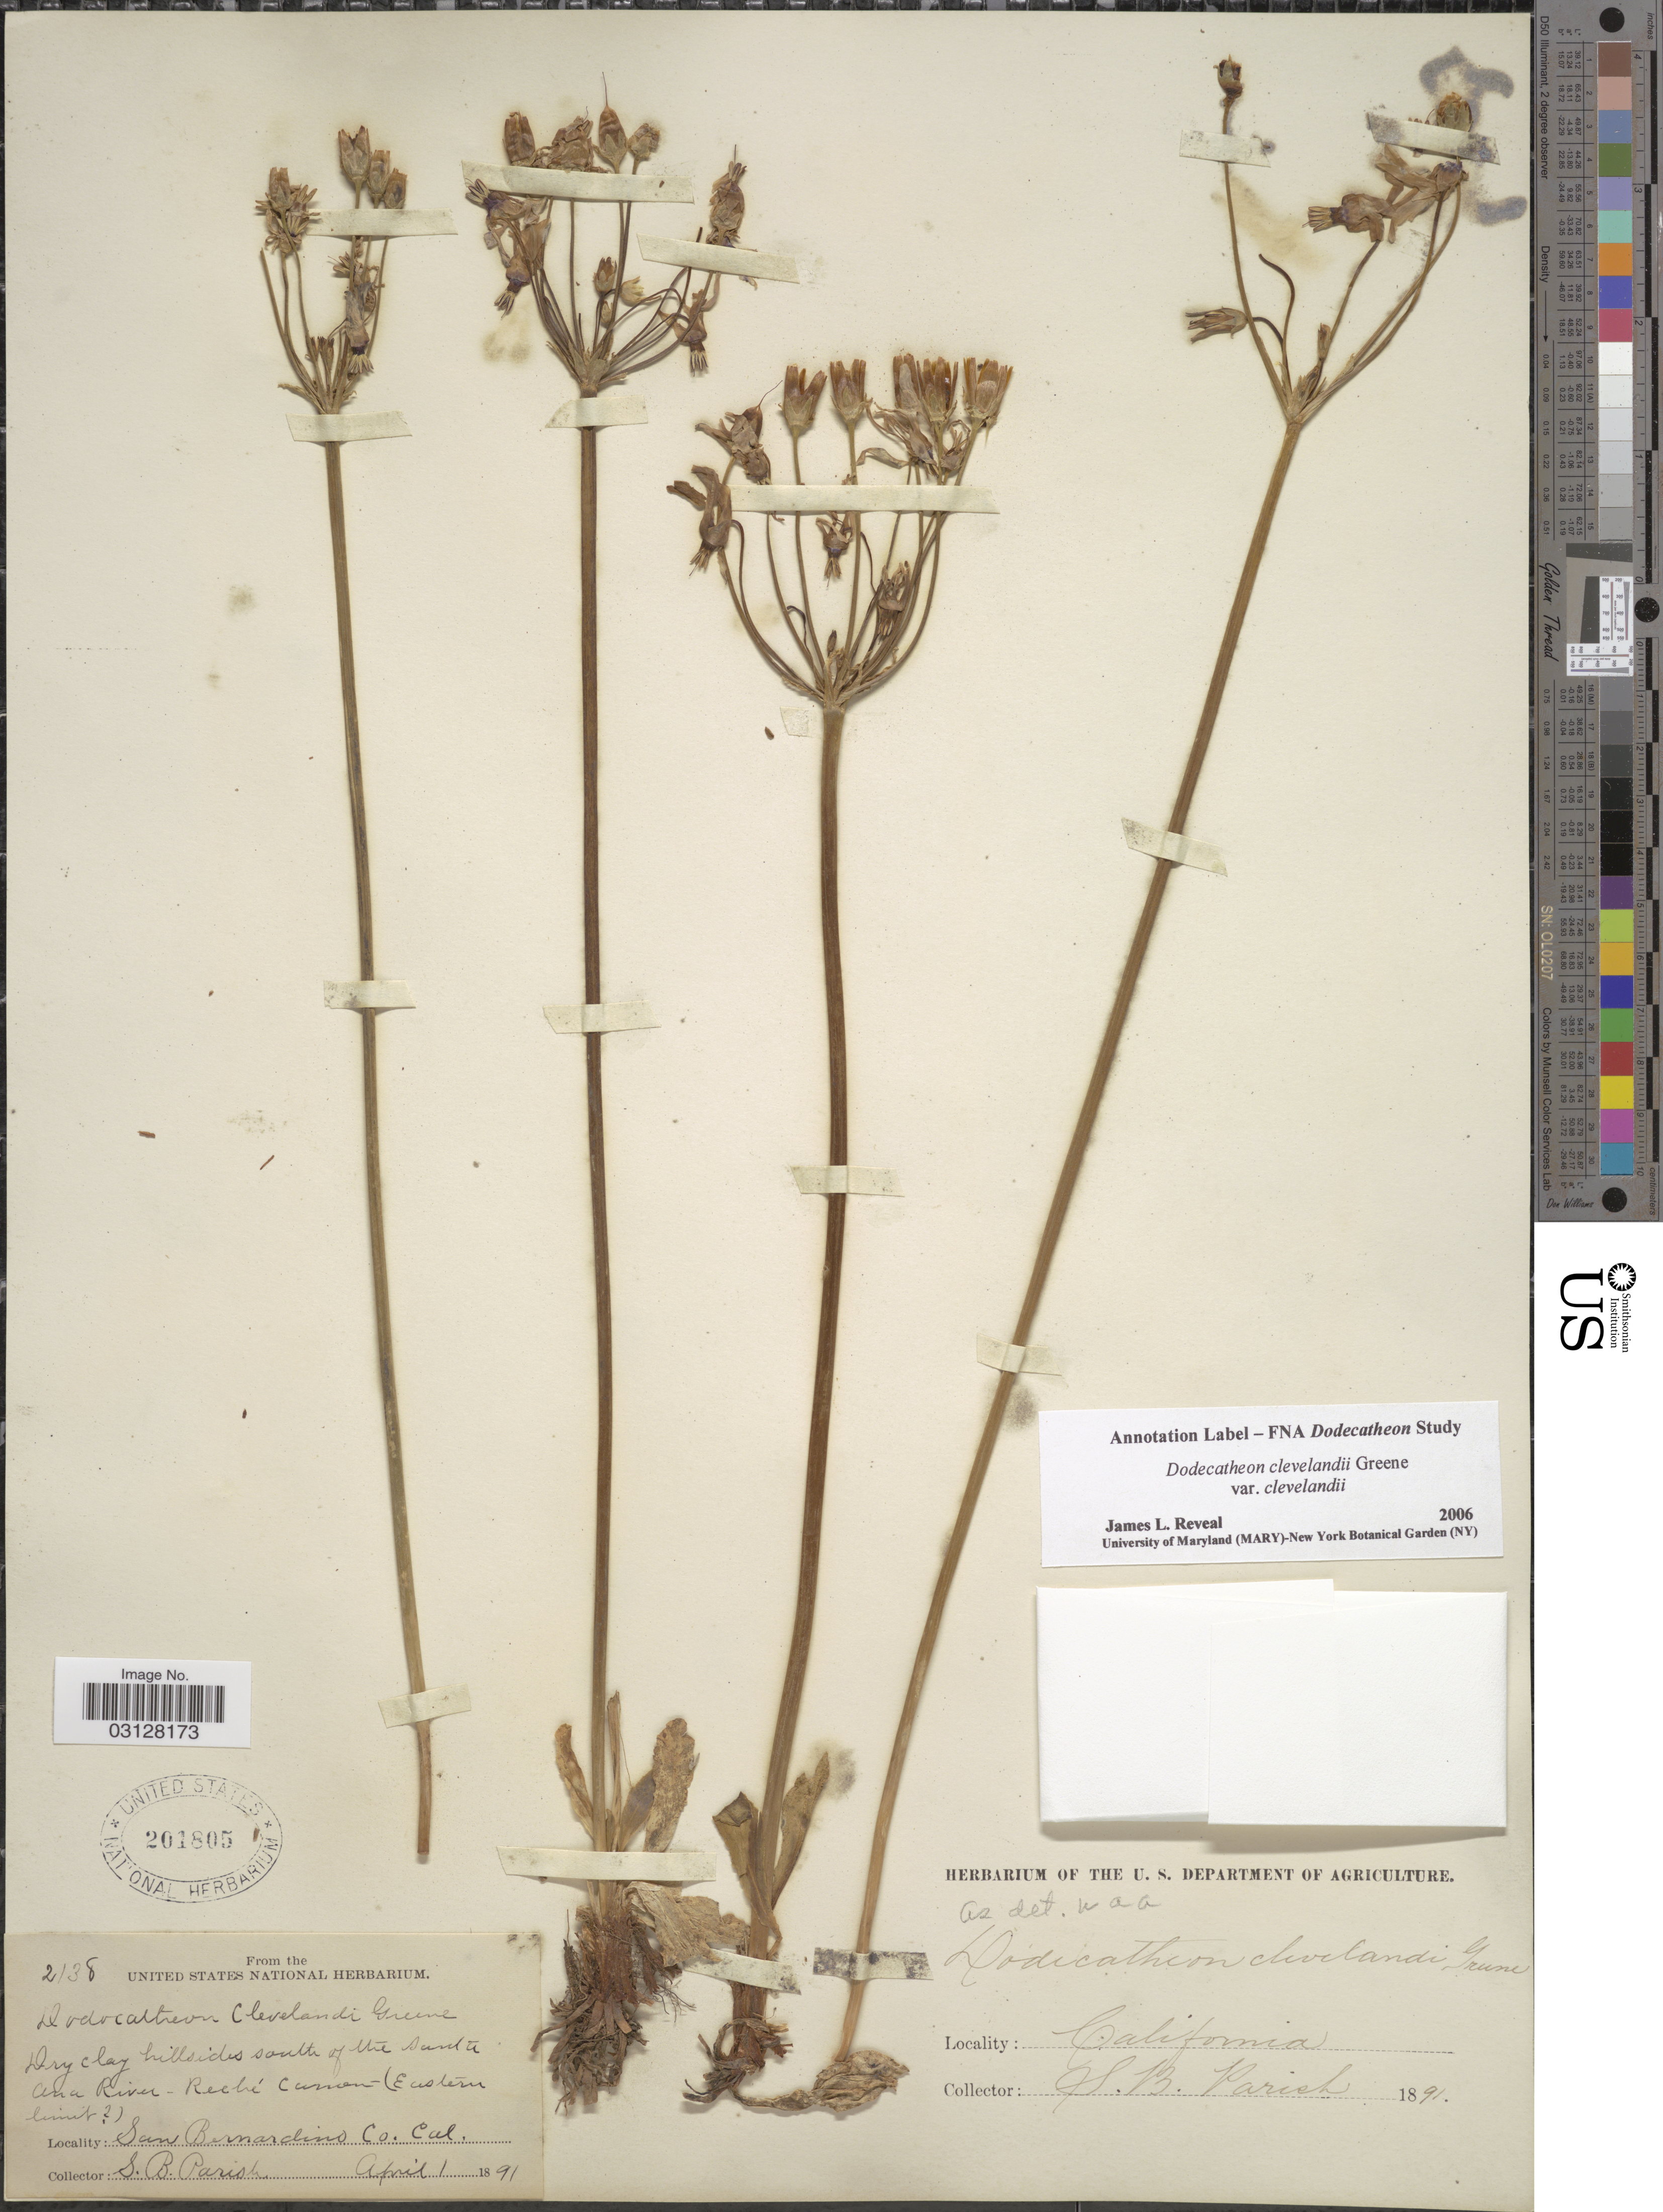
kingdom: Plantae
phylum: Tracheophyta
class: Magnoliopsida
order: Ericales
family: Primulaceae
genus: Dodecatheon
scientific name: Dodecatheon clevelandii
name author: Greene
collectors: S. B. Parish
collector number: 2138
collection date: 1891-04-01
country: United States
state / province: California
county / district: San Bernardino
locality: Dry clay hillsides south of the Santa Ana River- Reché Canon (Eastern limit [unsure placement]). San Bernardino Co.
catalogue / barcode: US 201805